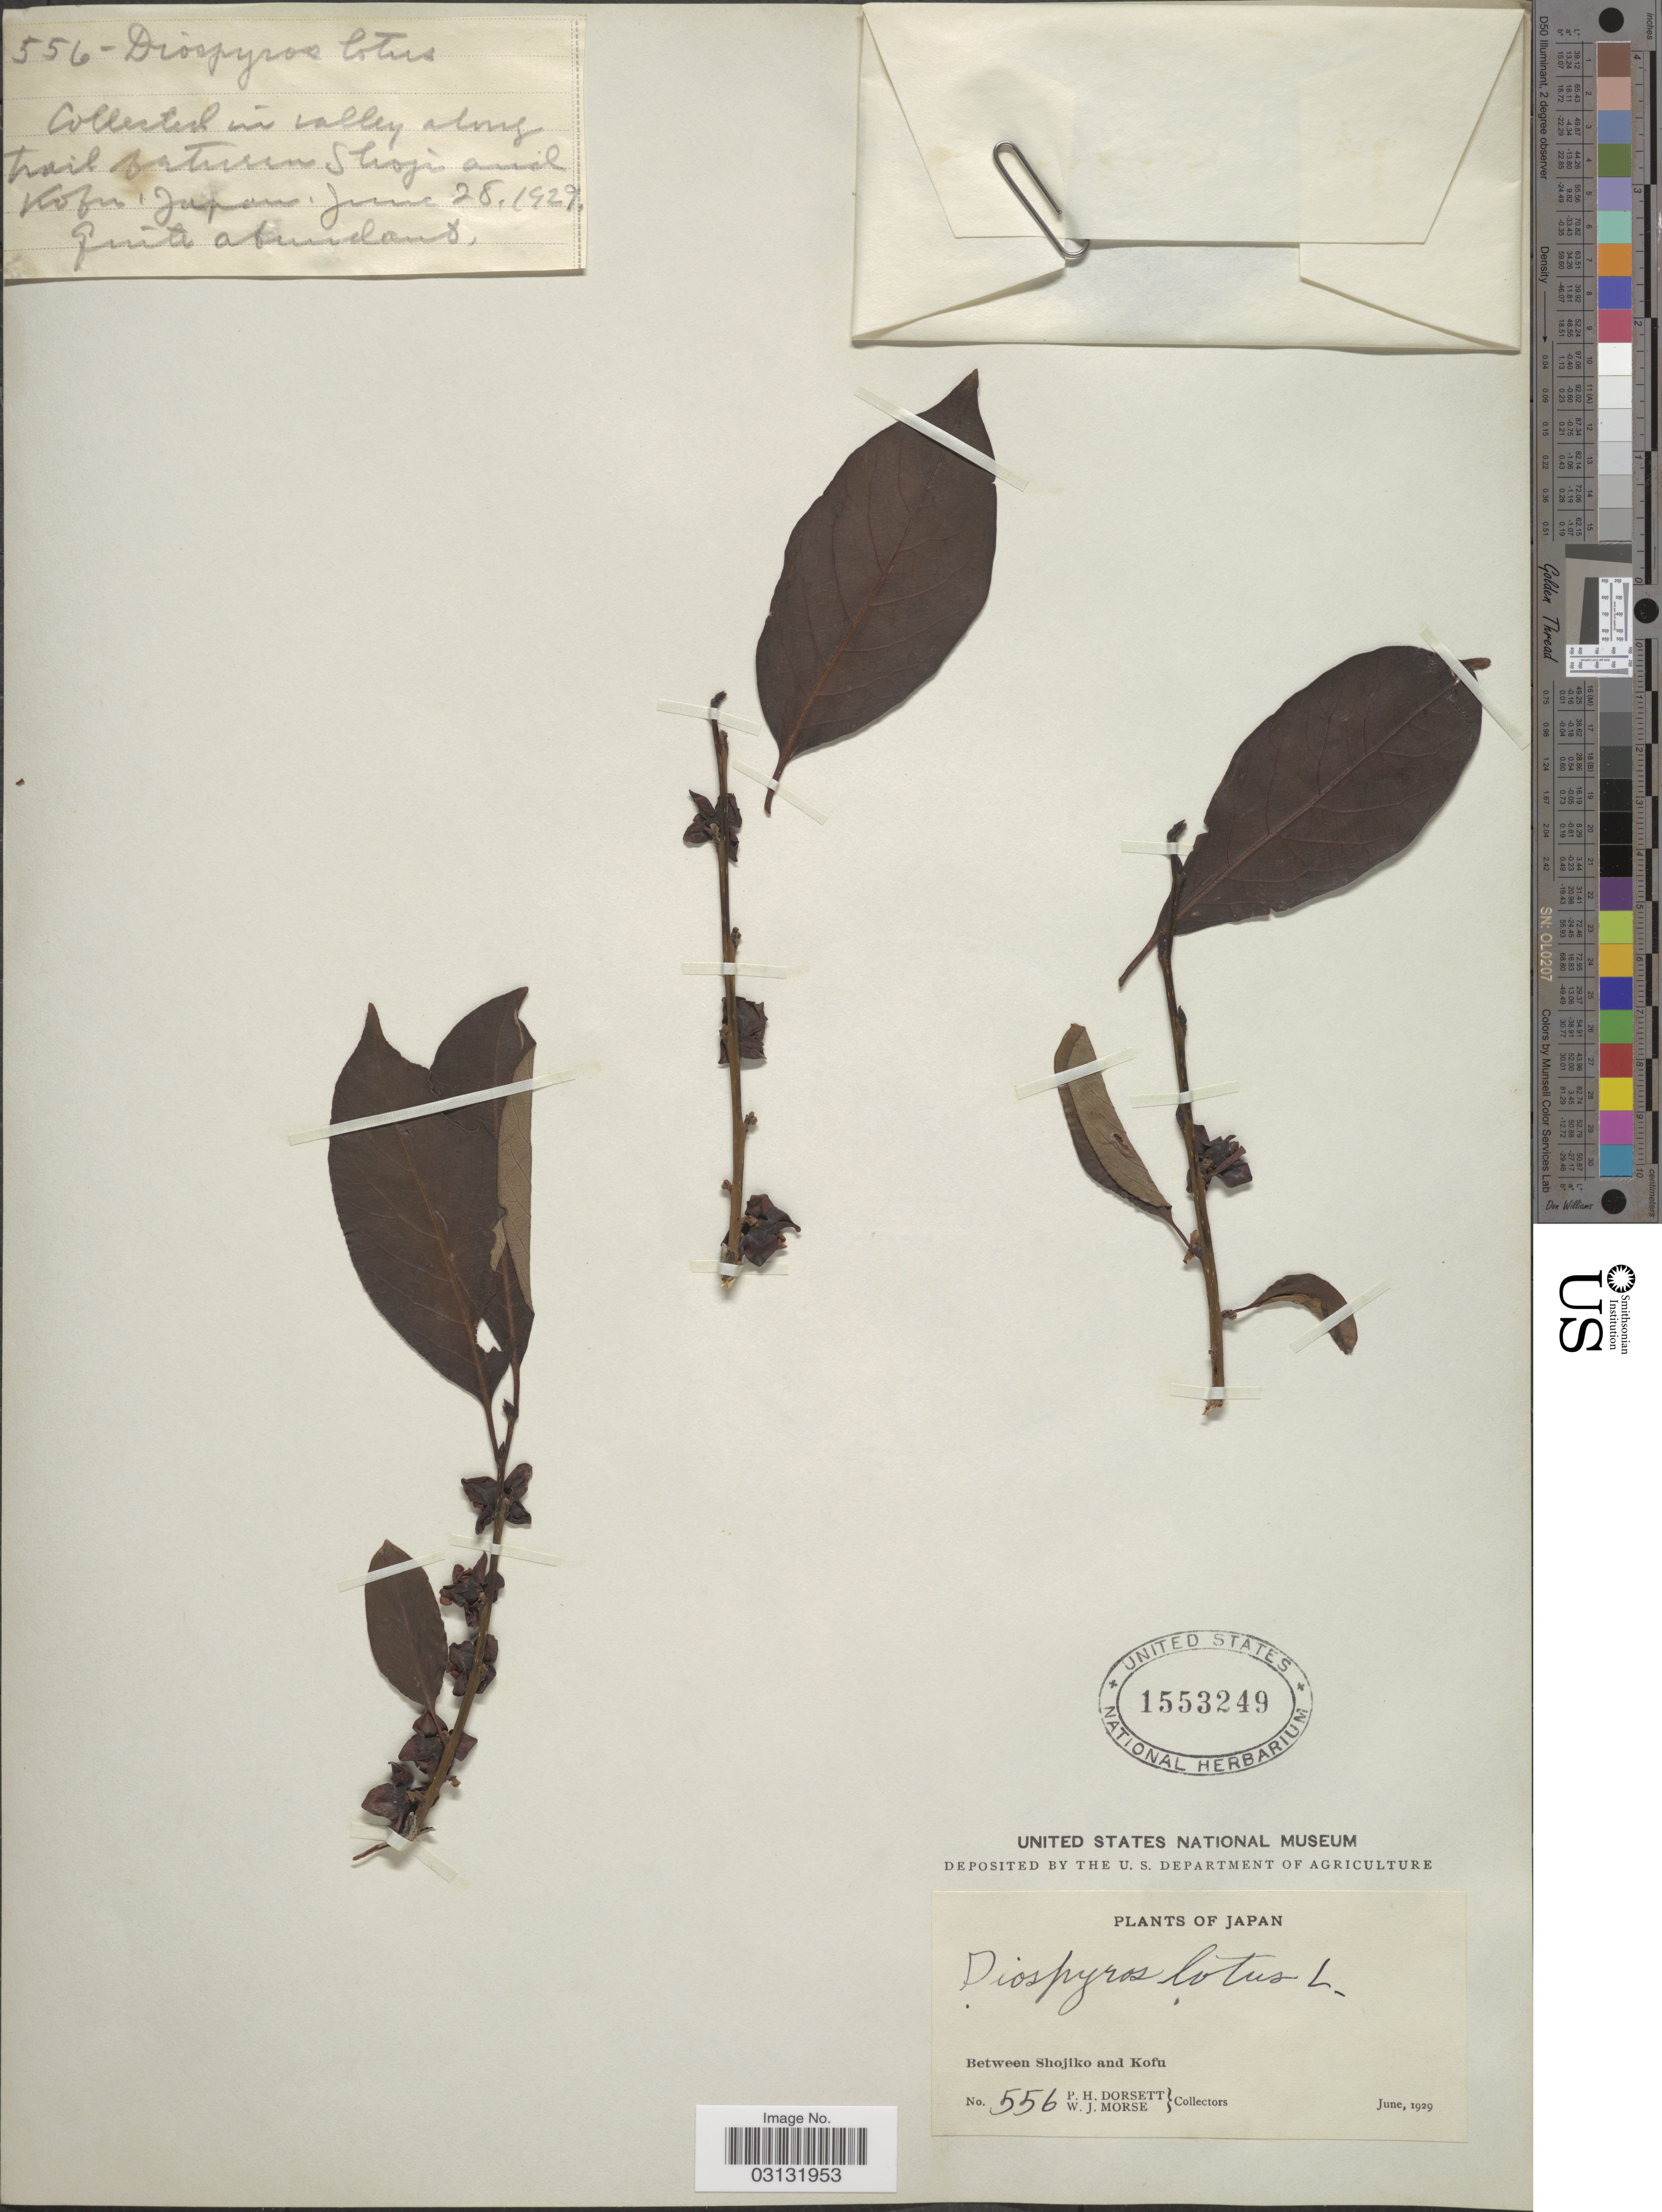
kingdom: Plantae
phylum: Tracheophyta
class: Magnoliopsida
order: Ericales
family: Ebenaceae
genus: Diospyros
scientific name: Diospyros lotus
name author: L.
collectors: P. H. Dorsett & W. J. Morse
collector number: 556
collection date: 1929-06-28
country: Japan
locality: In valley along trail between Shoji and Kofu. Between Shojiko and Kofu.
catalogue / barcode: US 1553249